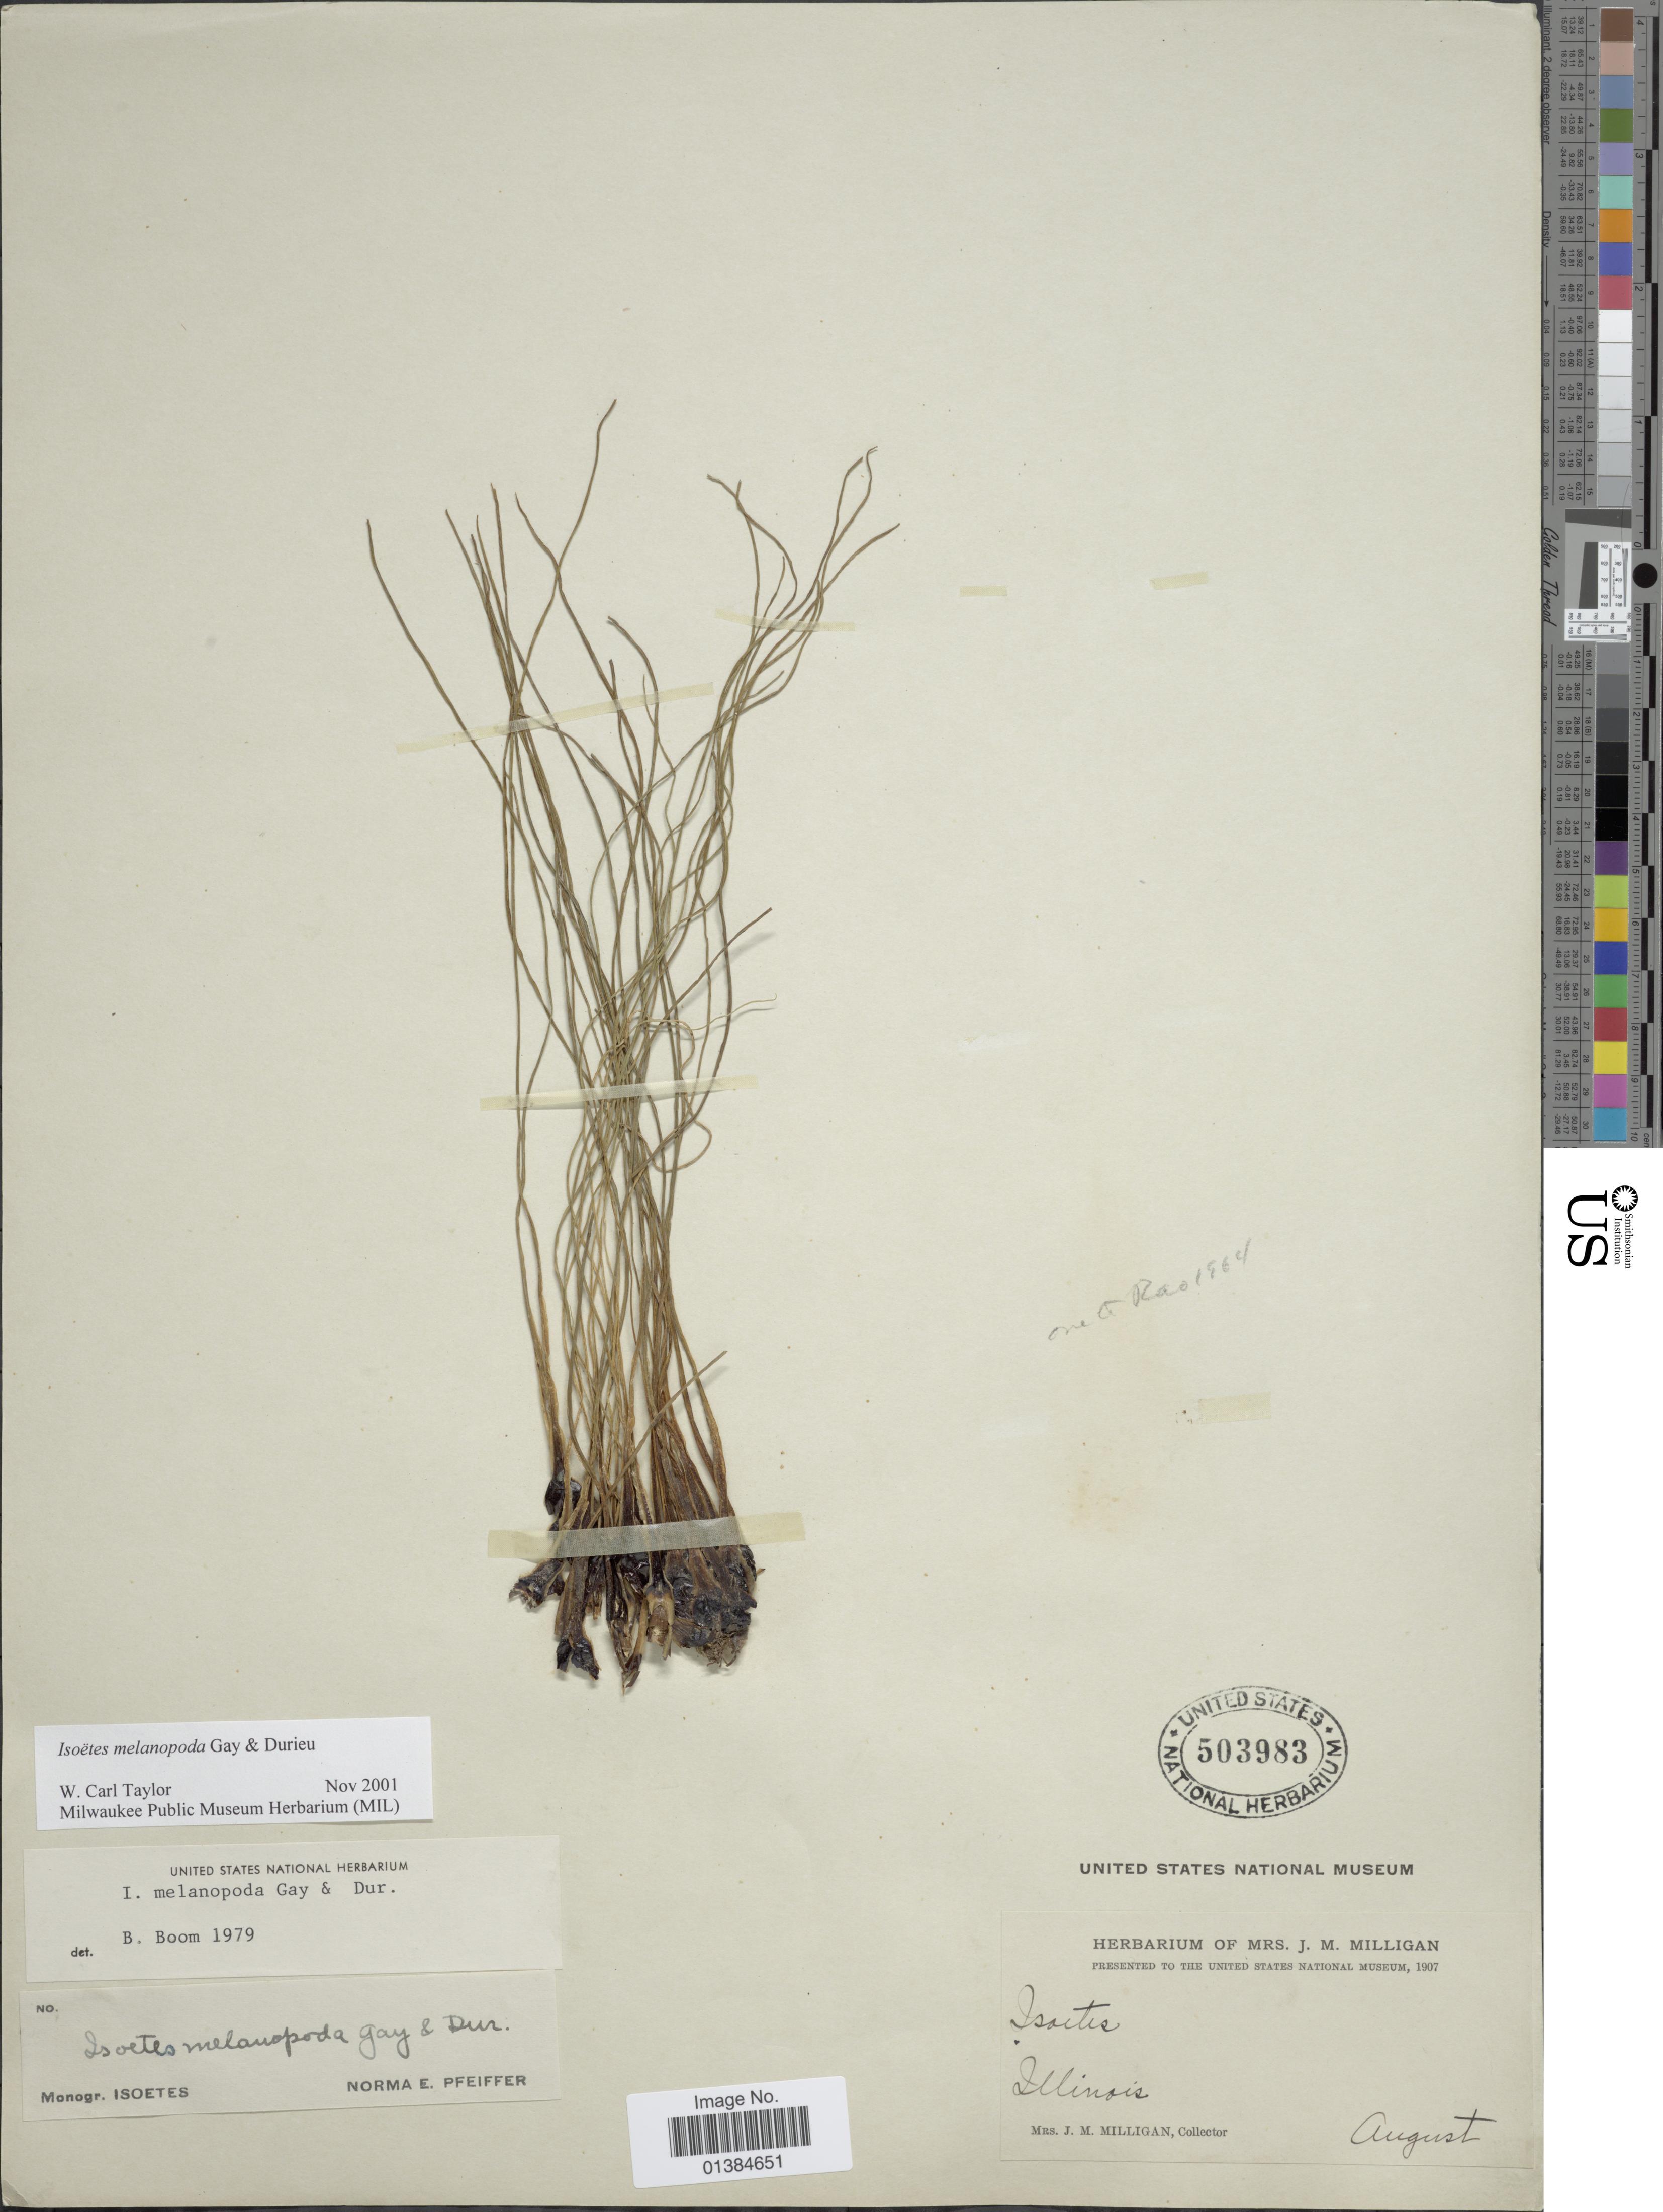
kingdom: Plantae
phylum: Tracheophyta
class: Lycopodiopsida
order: Isoetales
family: Isoetaceae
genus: Isoetes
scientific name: Isoetes melanopoda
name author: J. Gay & Durieu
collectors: J. M. Milligan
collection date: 1907-08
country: United States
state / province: Illinois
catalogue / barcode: US 503983